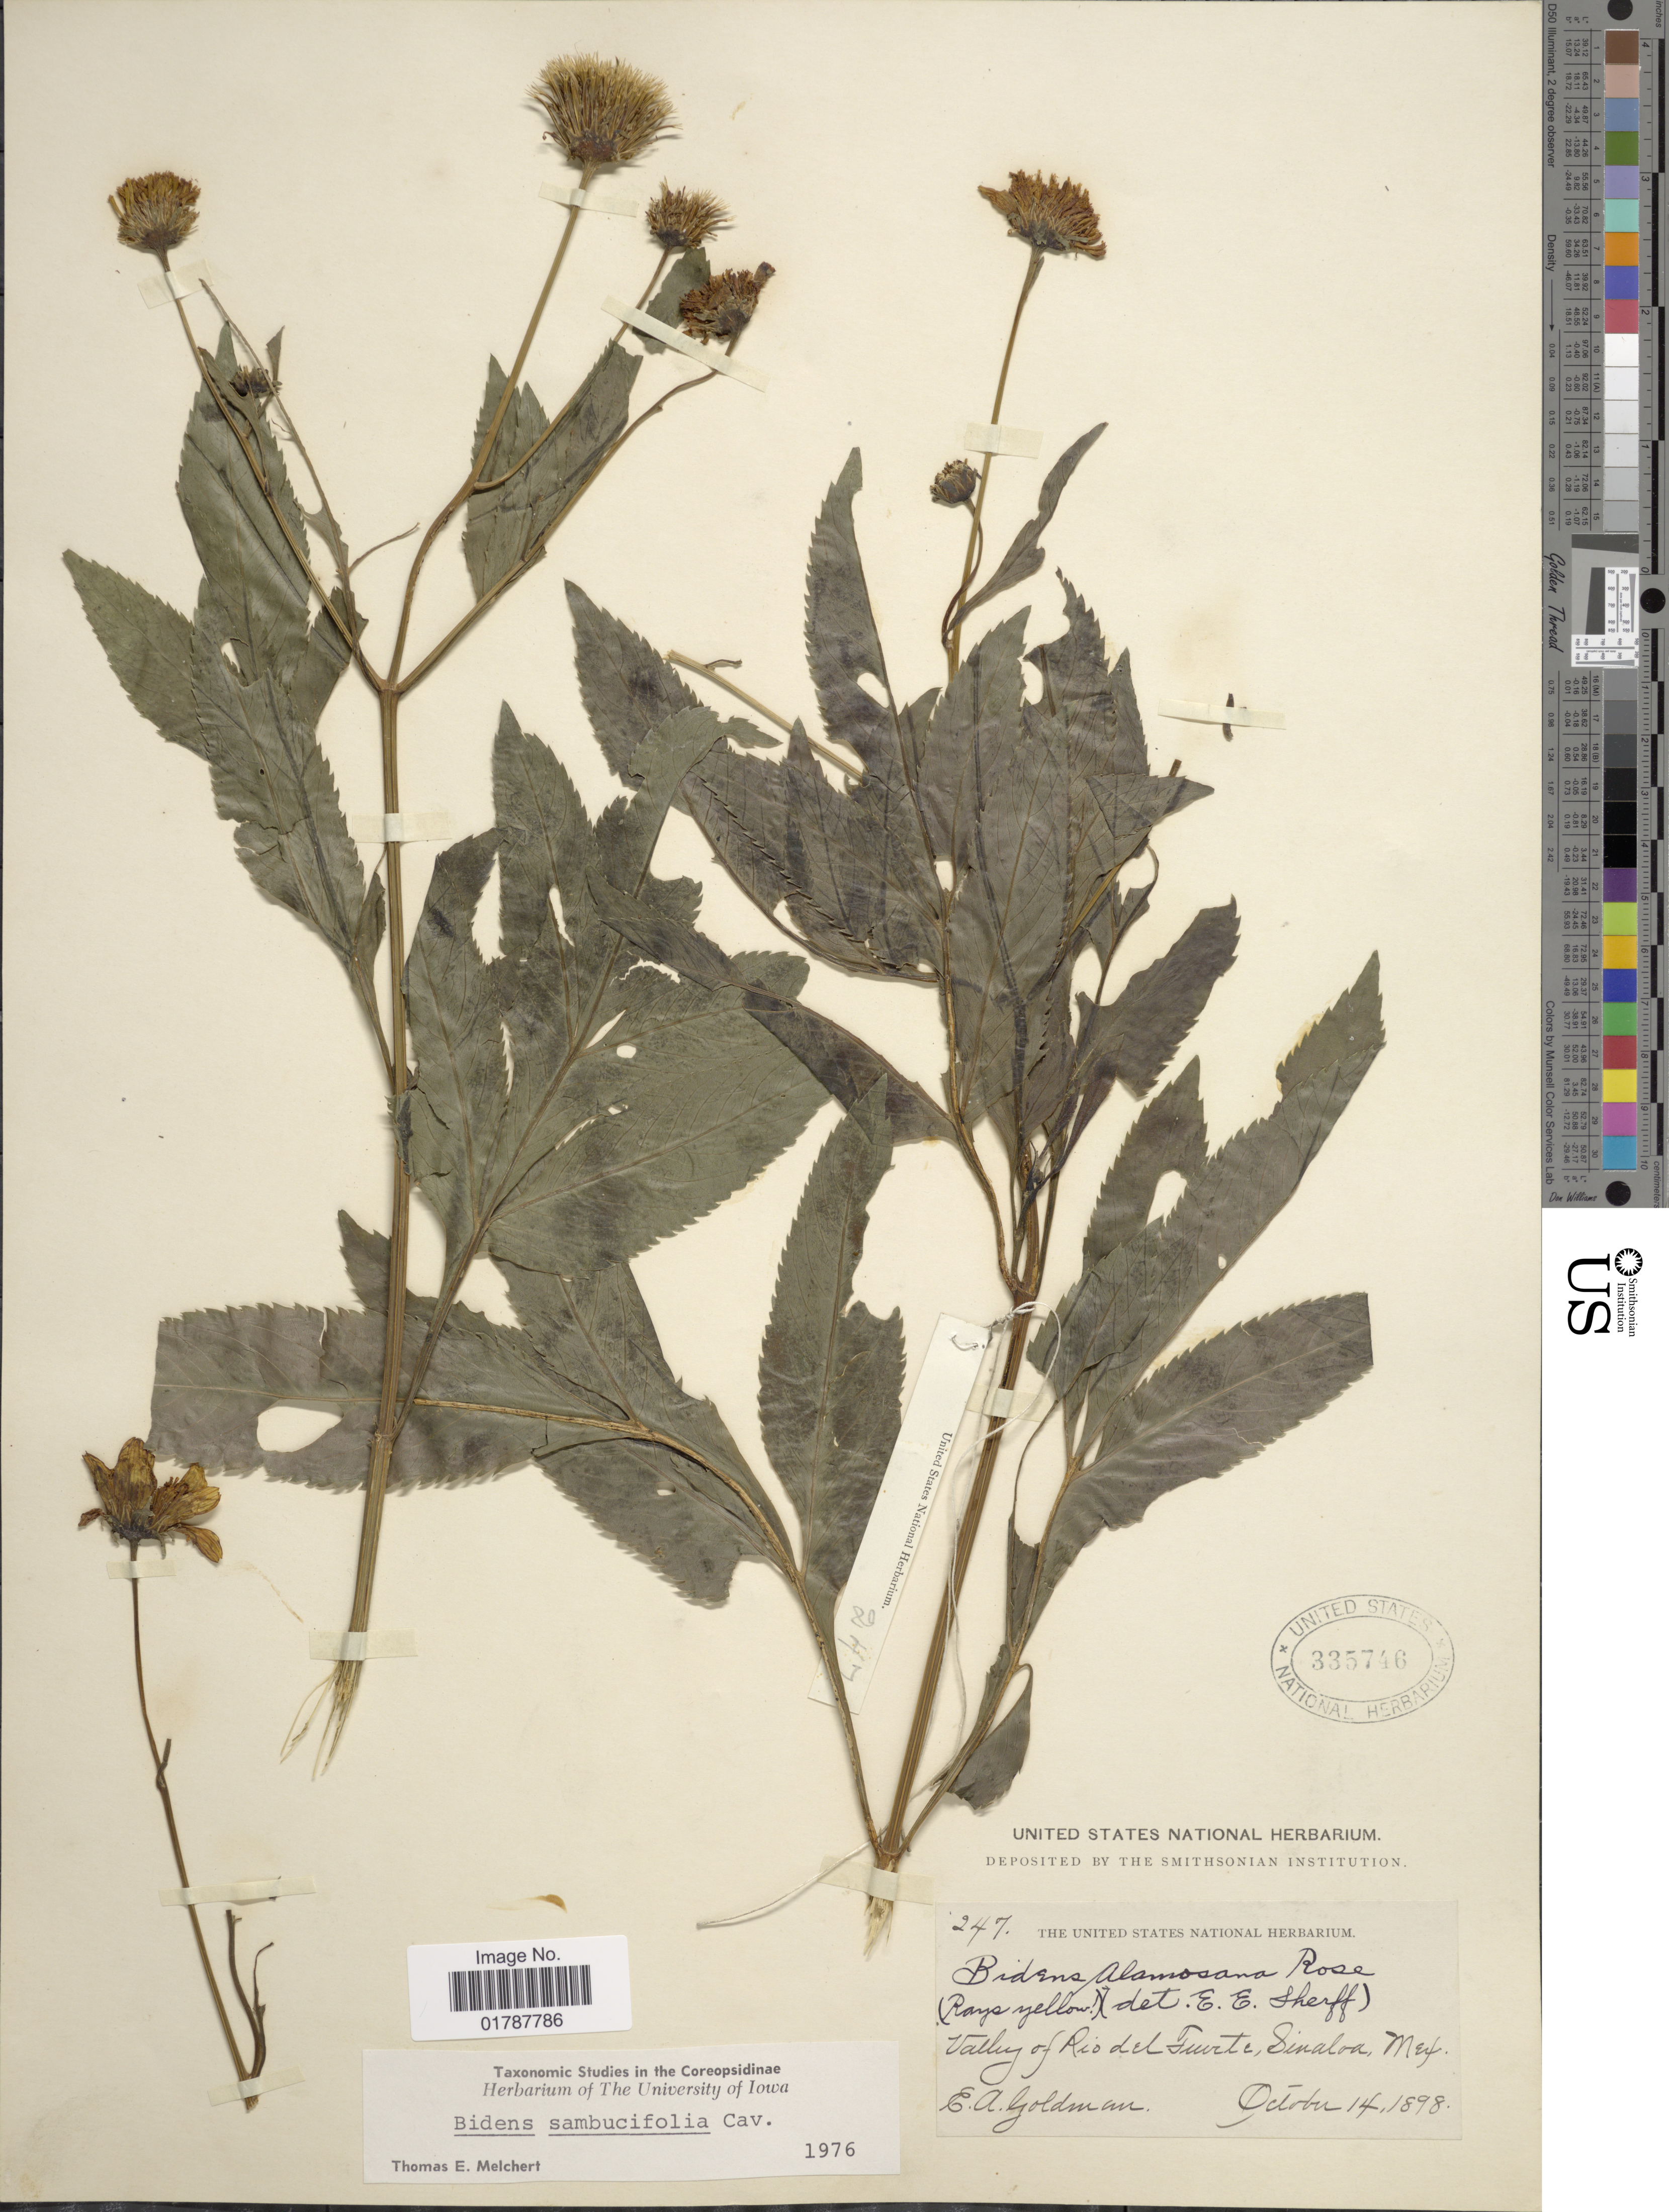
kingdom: Plantae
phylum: Tracheophyta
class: Magnoliopsida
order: Asterales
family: Asteraceae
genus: Bidens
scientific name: Bidens sambucifolia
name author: Cav.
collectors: E. A. Goldman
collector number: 247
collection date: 1898-10-14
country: Mexico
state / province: Sinaloa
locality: Valley of Rio del Fuerte, Sinaloa, Mex,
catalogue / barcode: US 335746